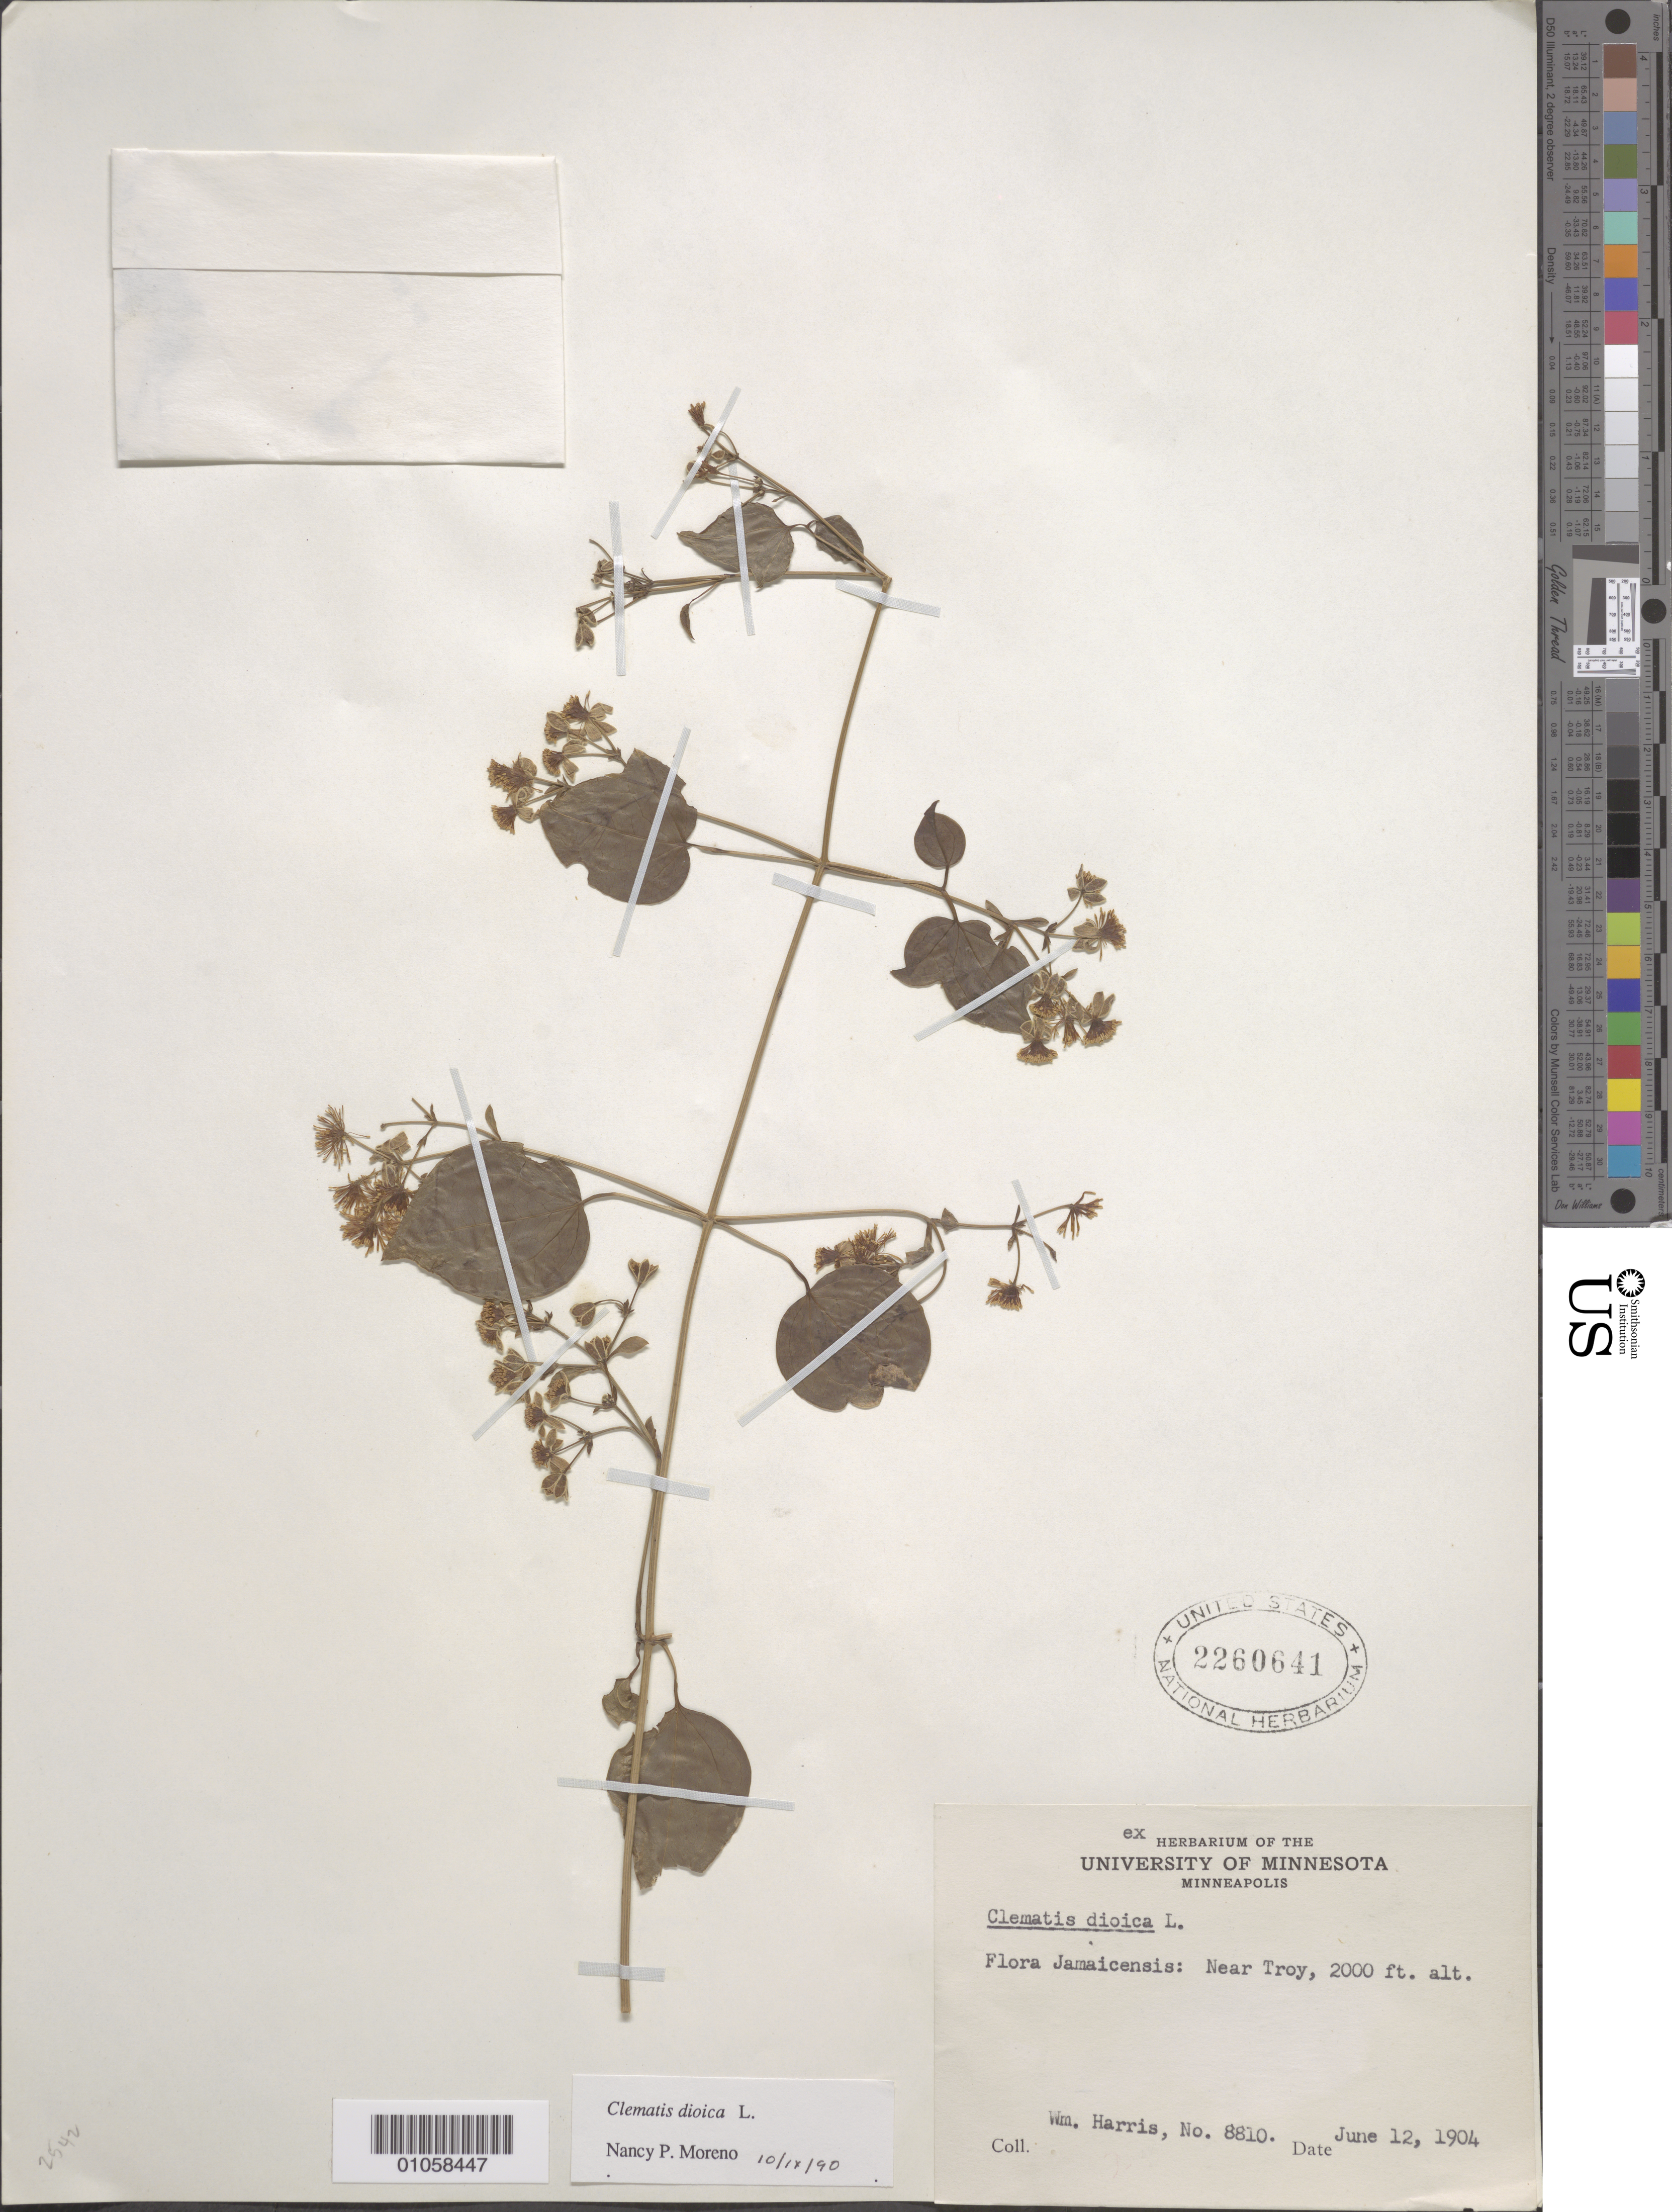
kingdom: Plantae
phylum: Tracheophyta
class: Magnoliopsida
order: Ranunculales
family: Ranunculaceae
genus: Clematis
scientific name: Clematis dioica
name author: L.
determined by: Moreno, N. P.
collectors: W. Harris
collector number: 8810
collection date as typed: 12 Jun 1904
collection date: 1904-06-12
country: Jamaica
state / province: Trelawny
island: Jamaica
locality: Troy, near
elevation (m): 610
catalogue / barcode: US 2260641